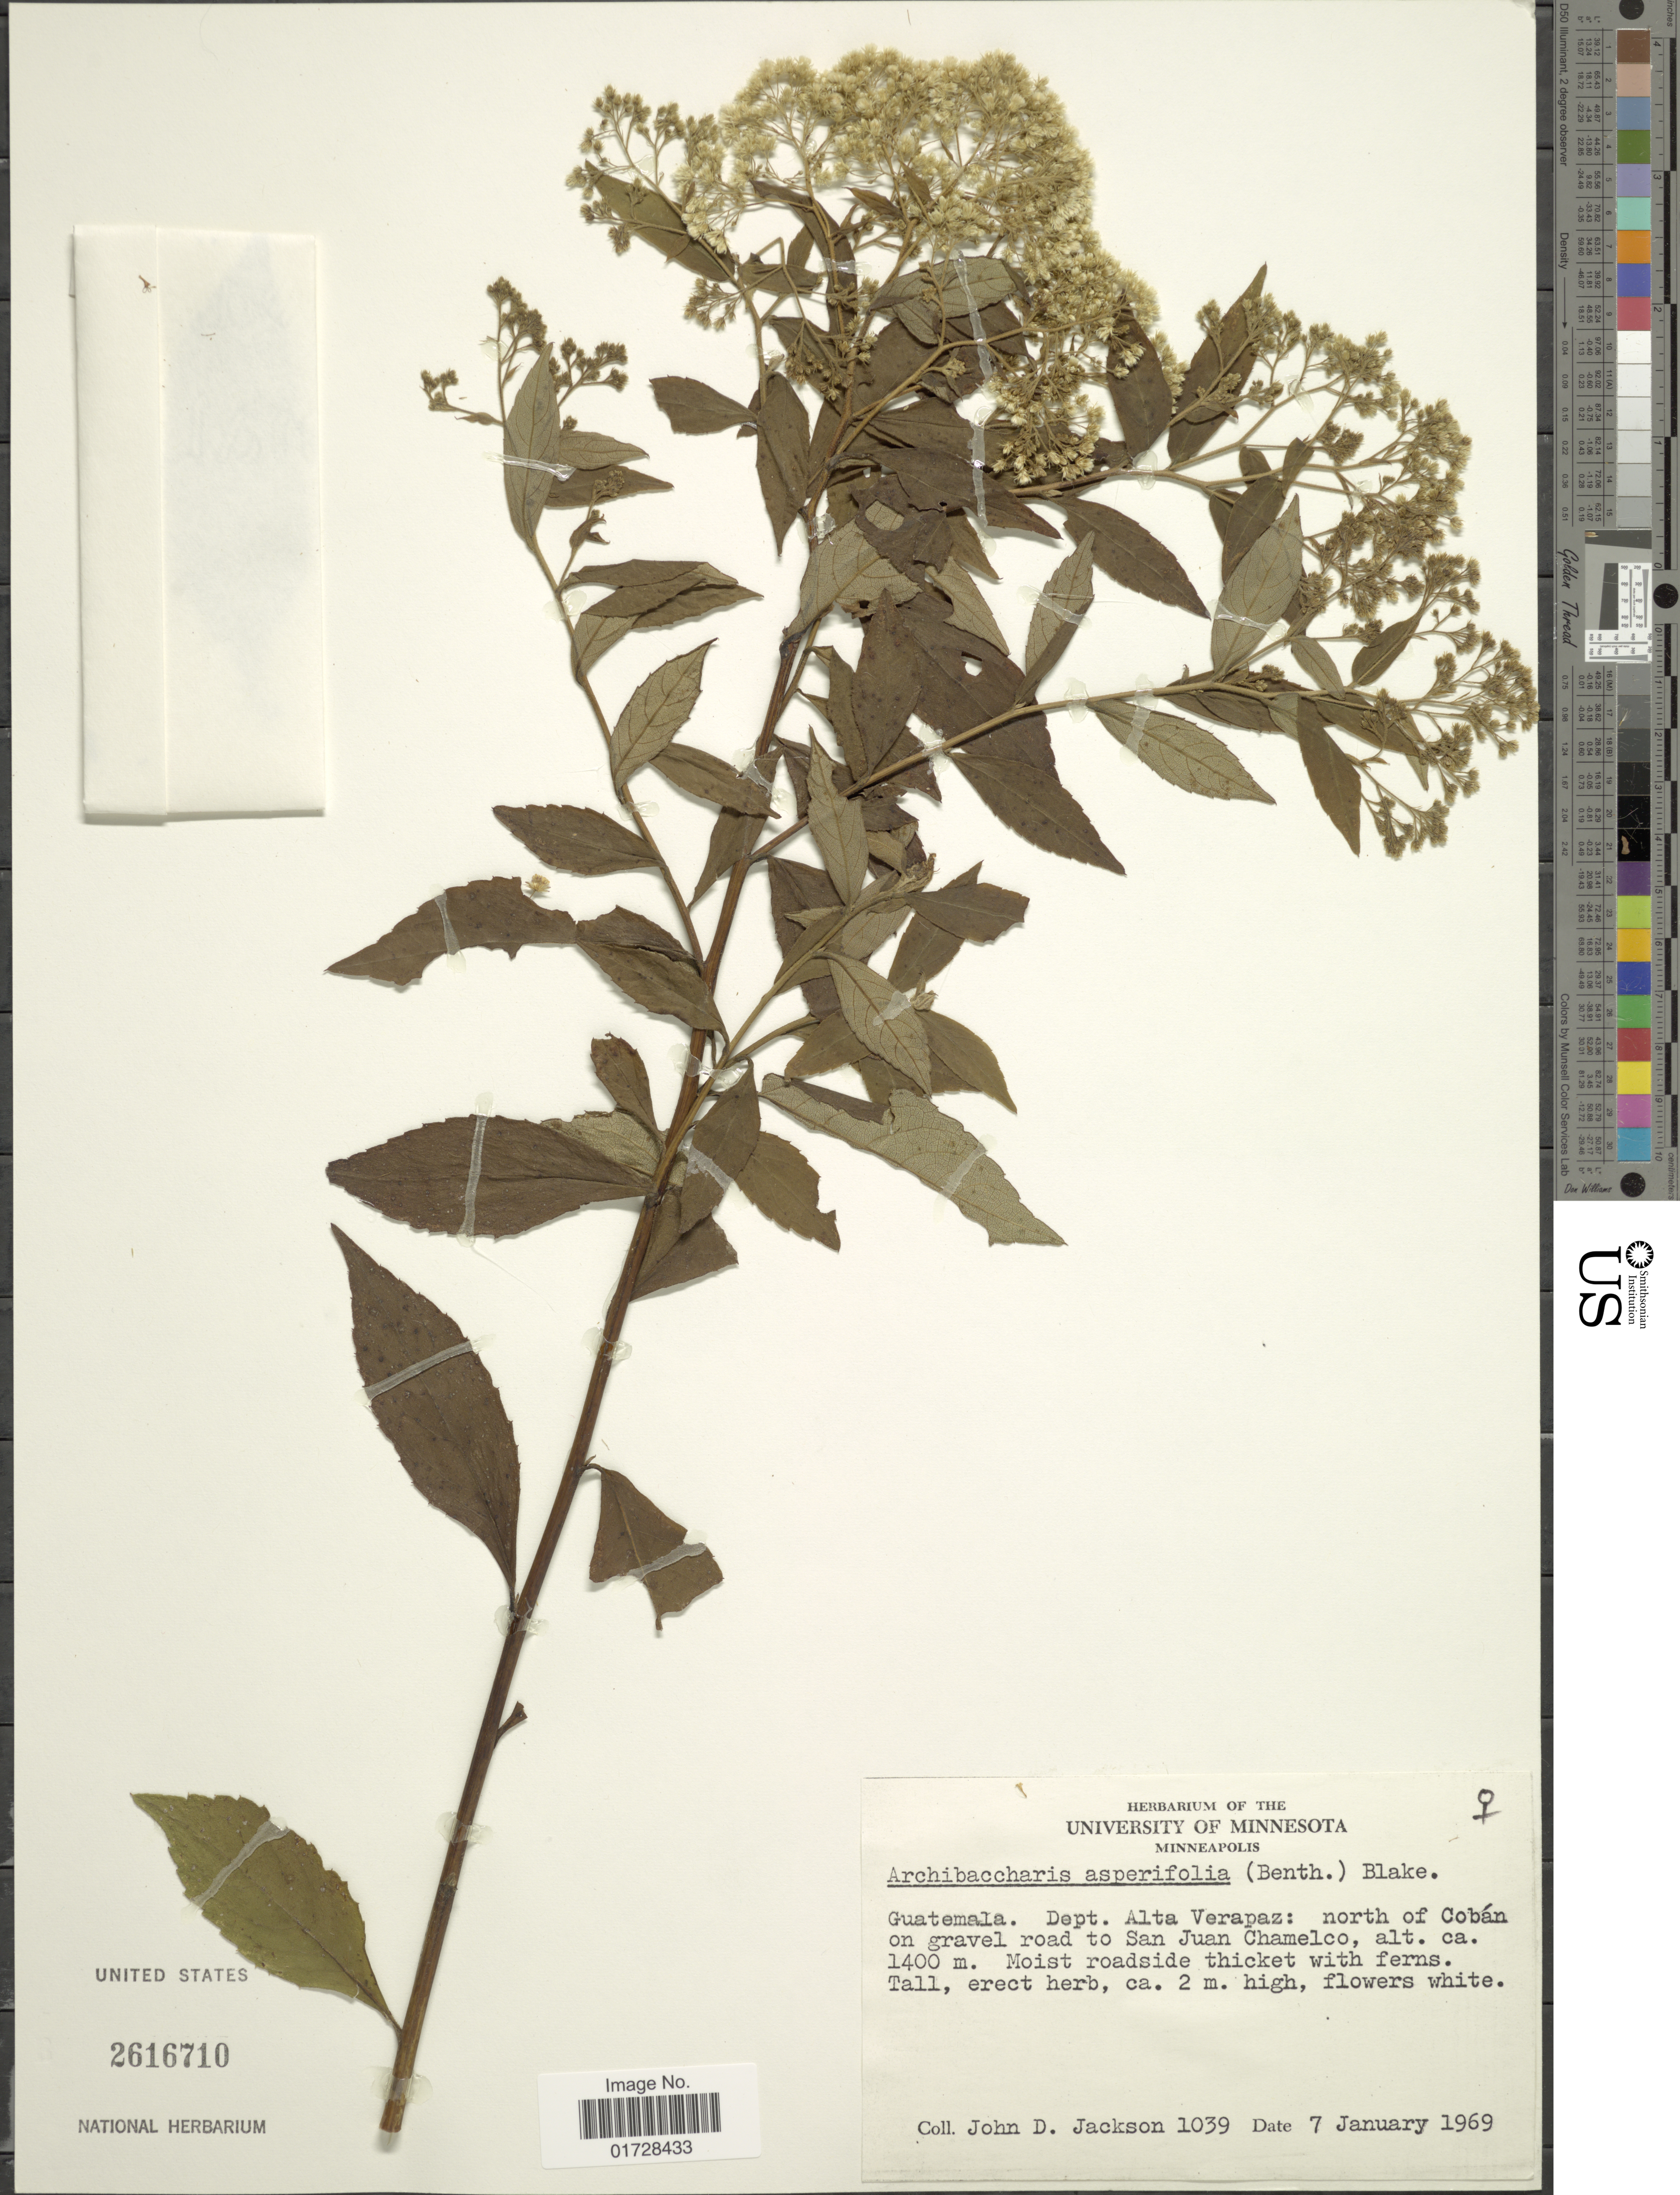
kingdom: Plantae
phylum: Tracheophyta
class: Magnoliopsida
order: Asterales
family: Asteraceae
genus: Archibaccharis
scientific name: Archibaccharis asperifolia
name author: (Benth.) S.F. Blake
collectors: J. Jackson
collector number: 1039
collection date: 1969-01-07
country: Guatemala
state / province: Alta Verapaz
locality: North of Coban on gravel road to San Juan Chamelco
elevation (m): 1400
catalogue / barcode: US 2616710